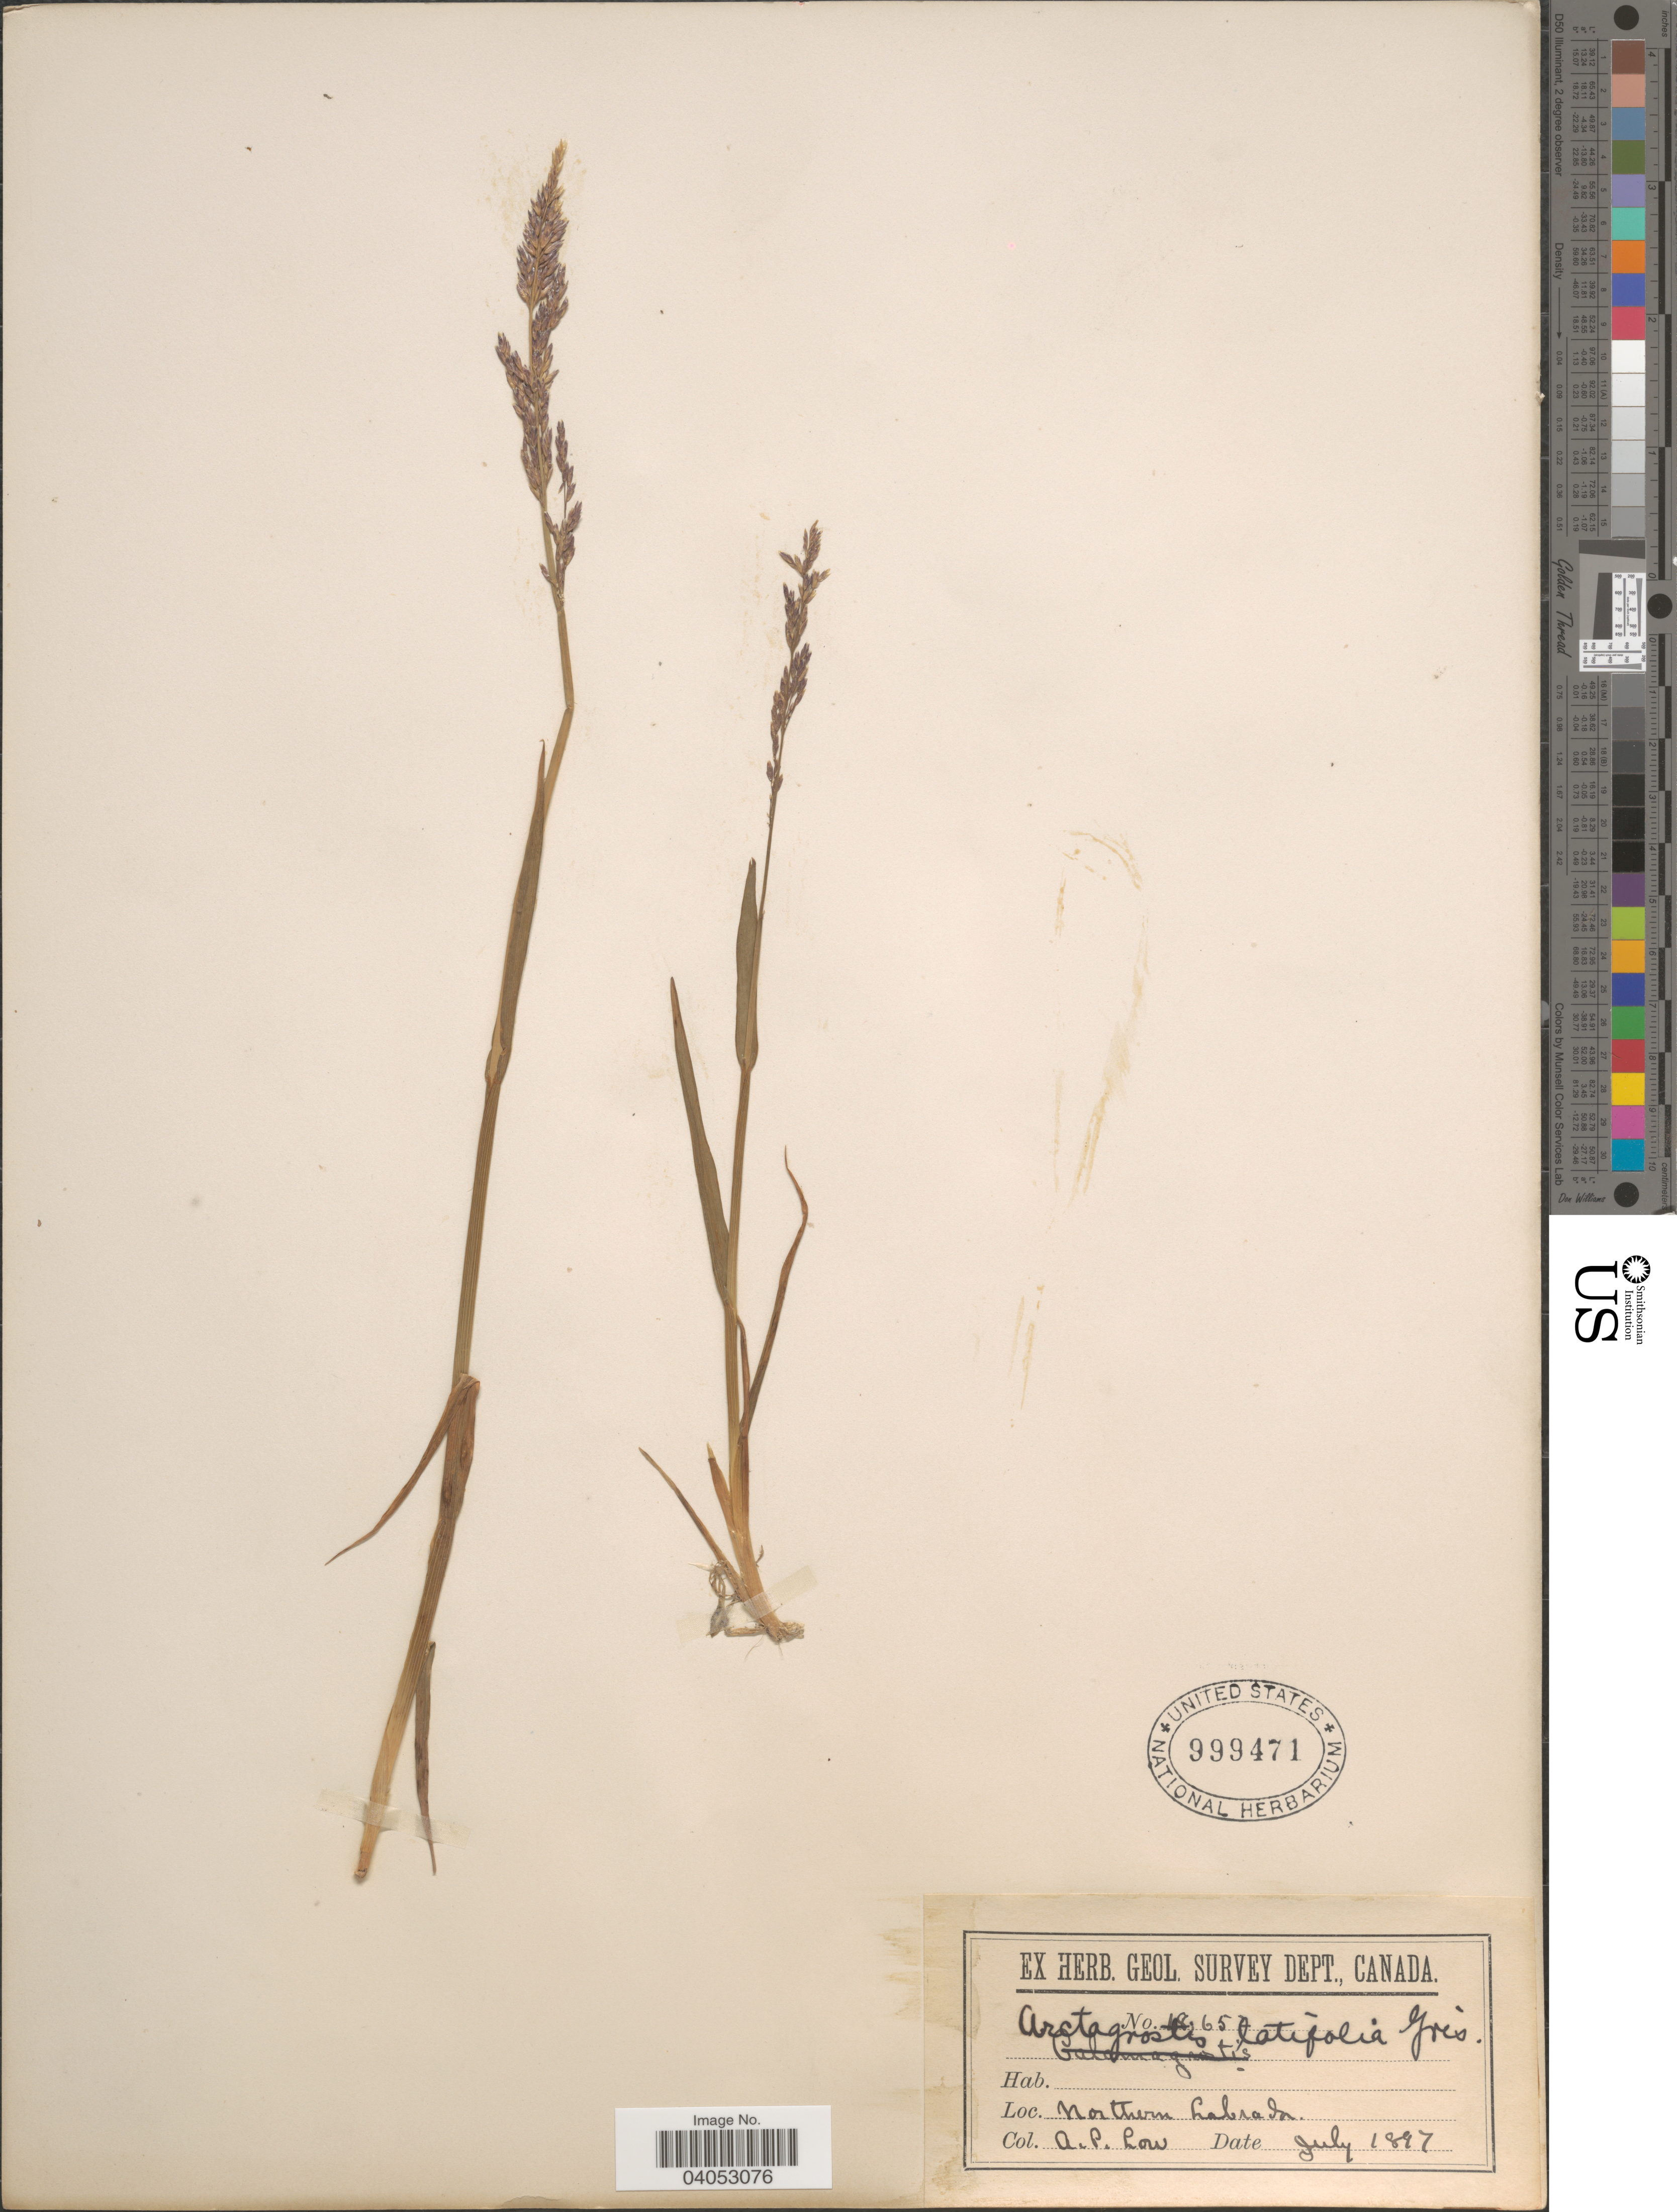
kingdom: Plantae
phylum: Tracheophyta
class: Liliopsida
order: Poales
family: Poaceae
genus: Arctagrostis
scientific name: Arctagrostis latifolia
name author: (R. Br.) Griseb.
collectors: A. Low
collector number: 18657*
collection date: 1897-07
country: Canada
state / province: Newfoundland and Labrador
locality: Northern Labrador.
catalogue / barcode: US 999471